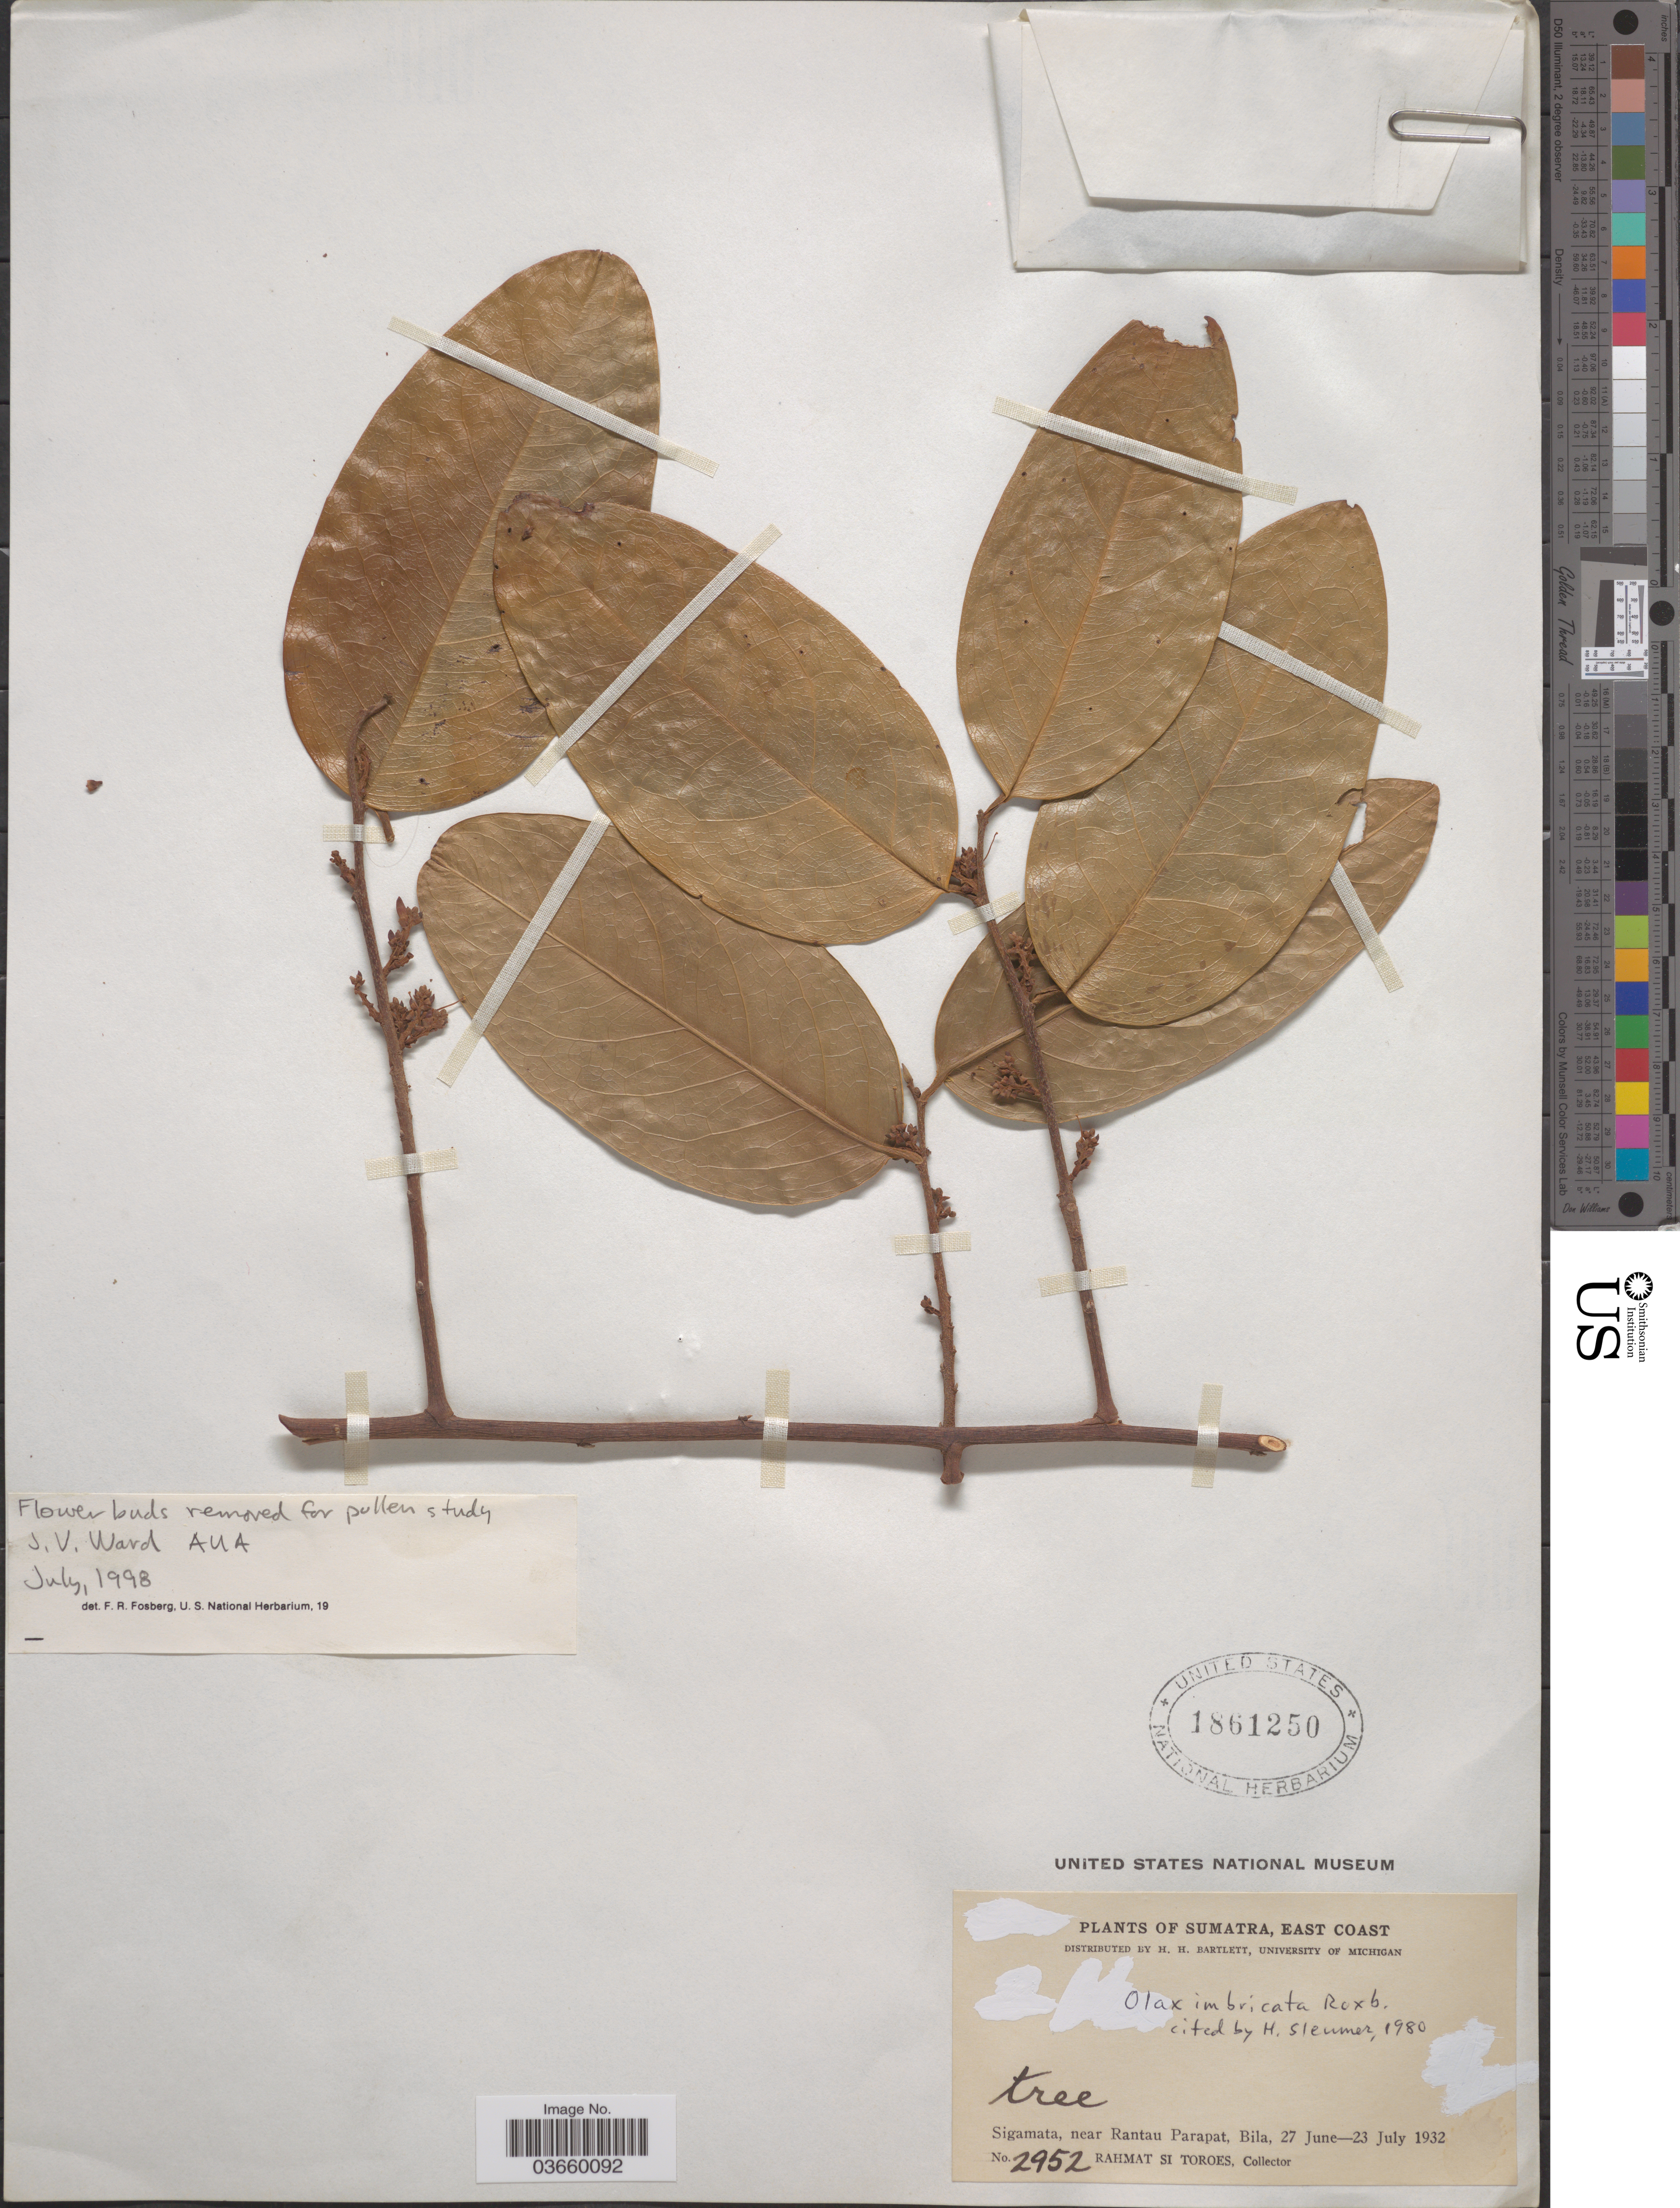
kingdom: Plantae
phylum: Tracheophyta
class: Magnoliopsida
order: Santalales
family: Olacaceae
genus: Olax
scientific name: Olax imbricata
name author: Roxb.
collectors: Rahmat Si Boeea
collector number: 2952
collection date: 1932-06-27/1932-07-23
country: Indonesia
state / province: Sumatra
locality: East Coast. Sigamata, near Rantau Parapat, Bila.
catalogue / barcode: US 1861250